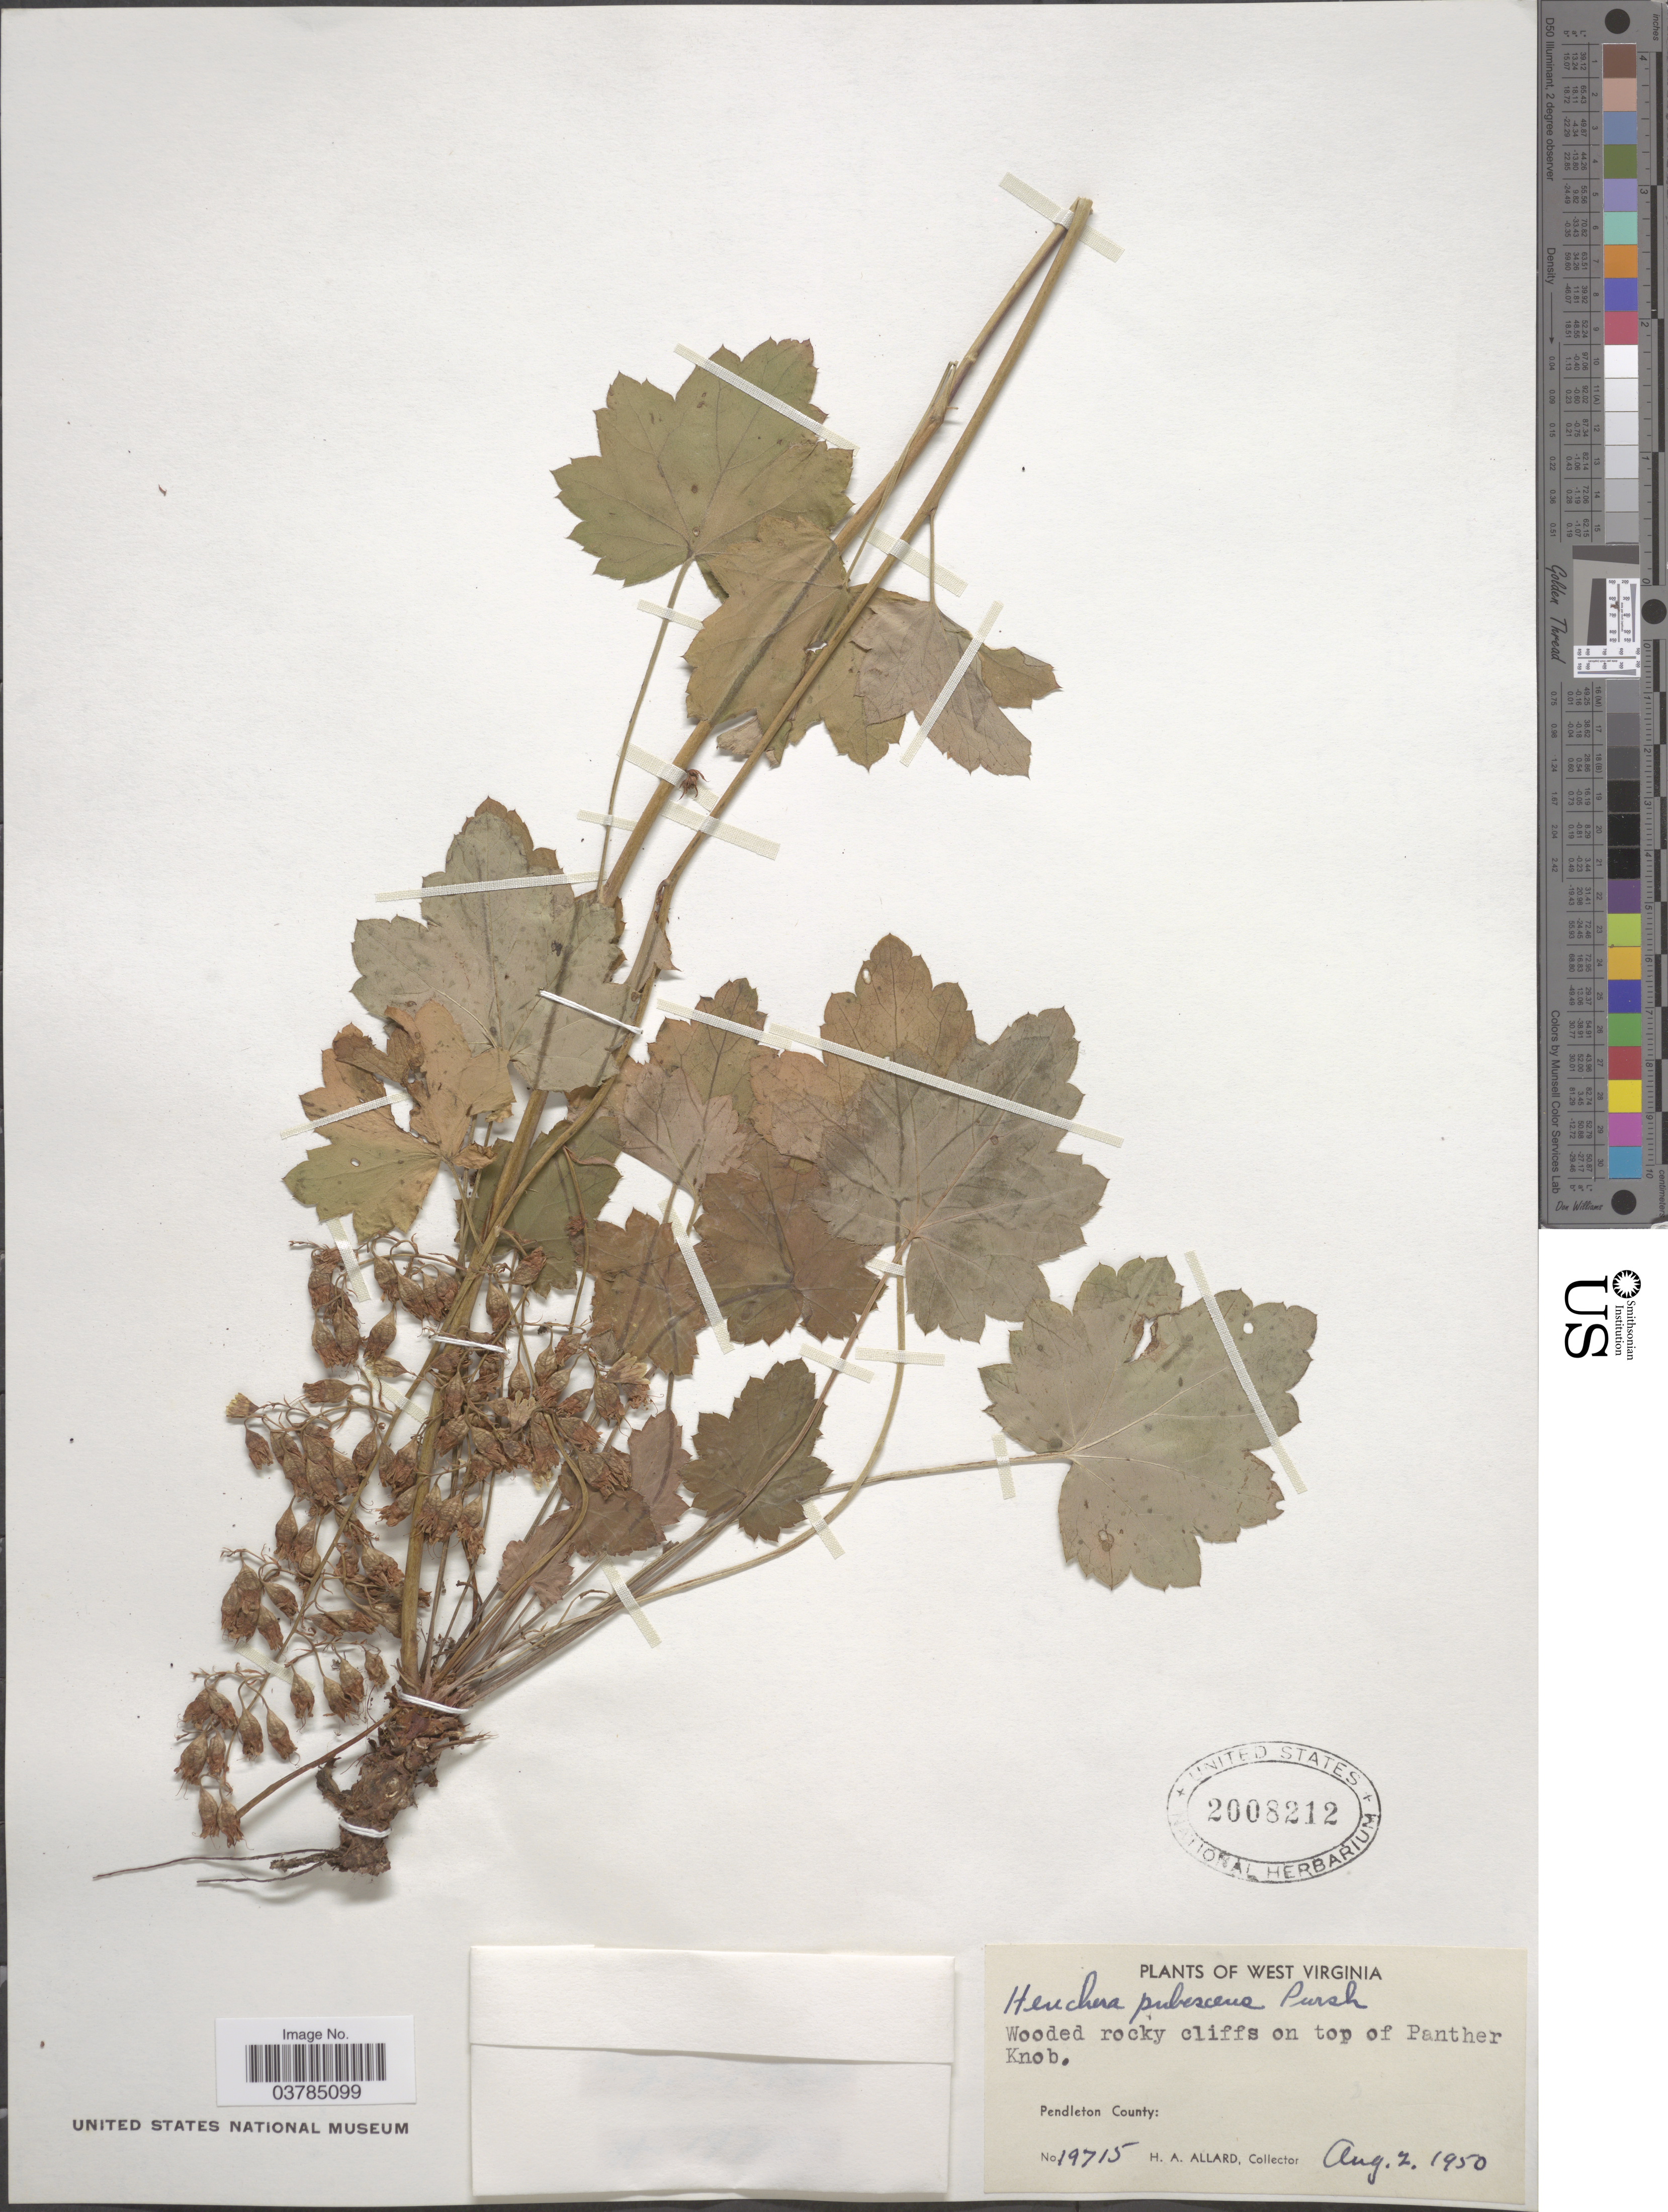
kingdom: Plantae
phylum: Tracheophyta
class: Magnoliopsida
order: Saxifragales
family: Saxifragaceae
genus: Heuchera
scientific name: Heuchera pubescens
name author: Pursh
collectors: H. A. Allard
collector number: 19715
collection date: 1950-08-02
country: United States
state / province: West Virginia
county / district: Pendleton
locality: Wooded rocky cliffs on top of Panther Knob.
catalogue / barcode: US 2008212